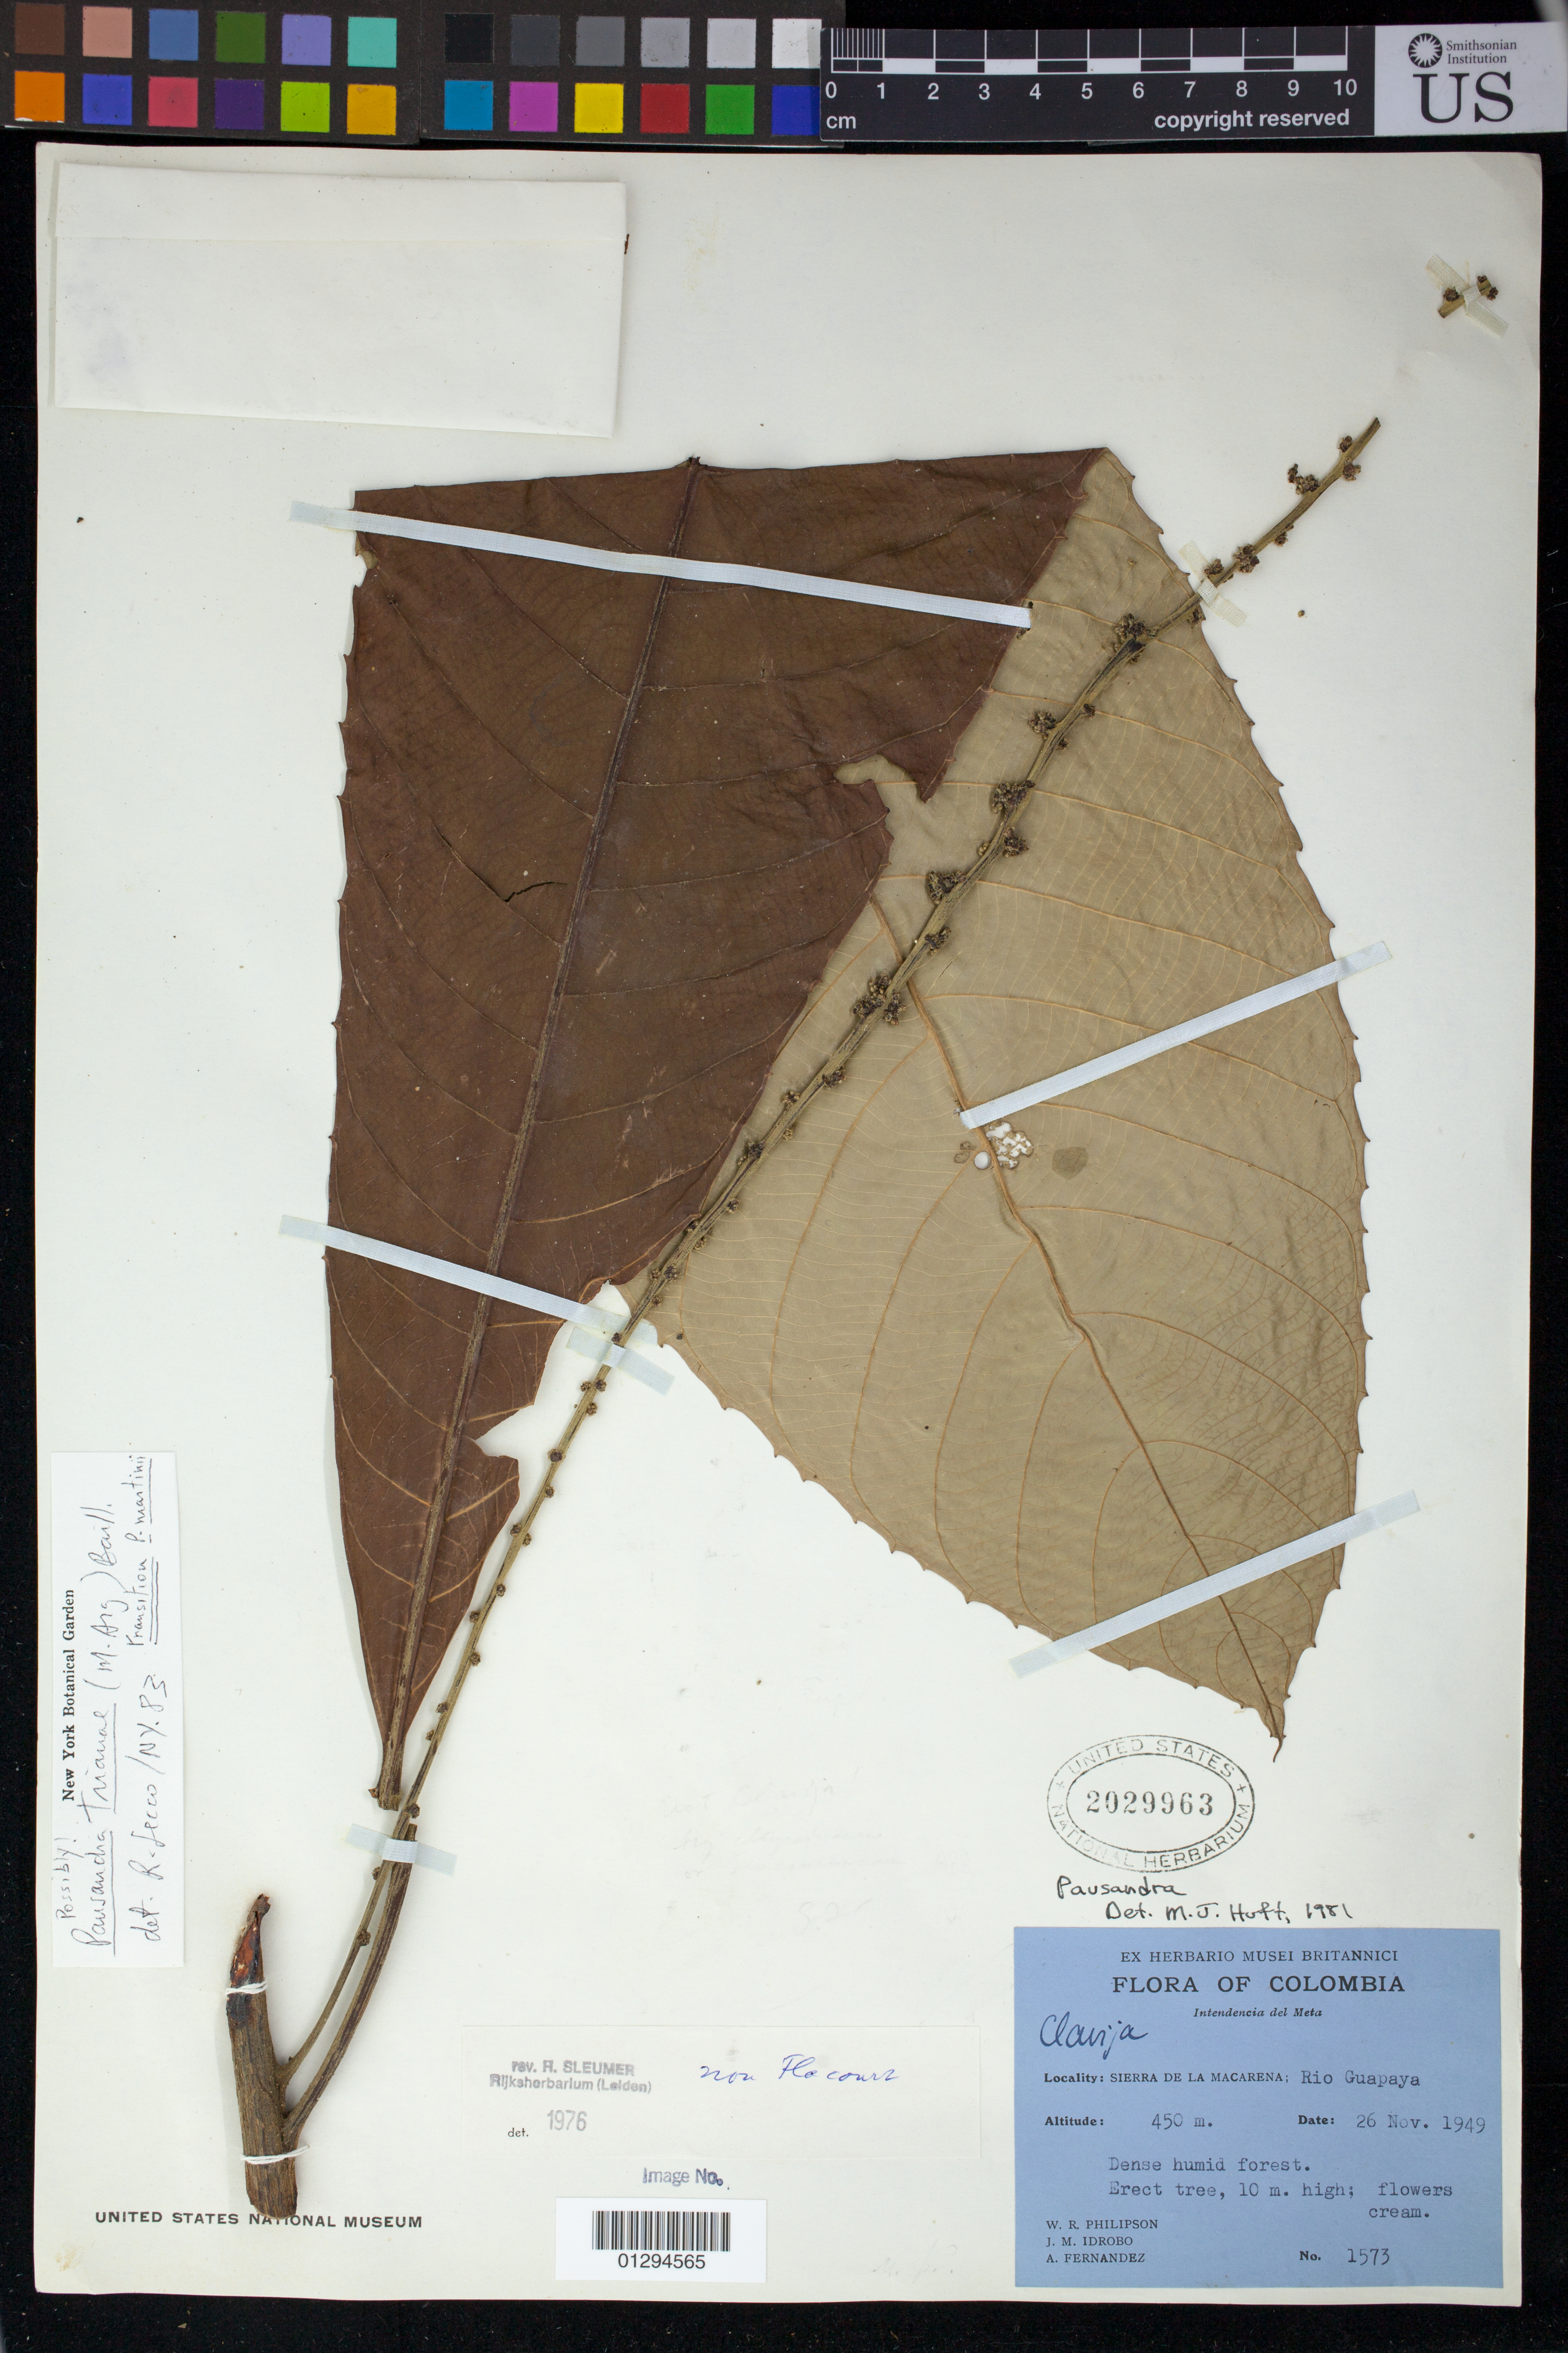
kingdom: Plantae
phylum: Tracheophyta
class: Magnoliopsida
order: Malpighiales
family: Euphorbiaceae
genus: Pausandra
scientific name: Pausandra trianae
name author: (Müll. Arg.) Baill.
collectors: W. R. Philipson, J. M. Idrobo & A. Fernandez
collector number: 1573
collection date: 1949-11-26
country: Colombia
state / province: Meta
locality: Sierra de la Macarena; Rio Guapaua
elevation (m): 450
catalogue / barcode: US 2029963